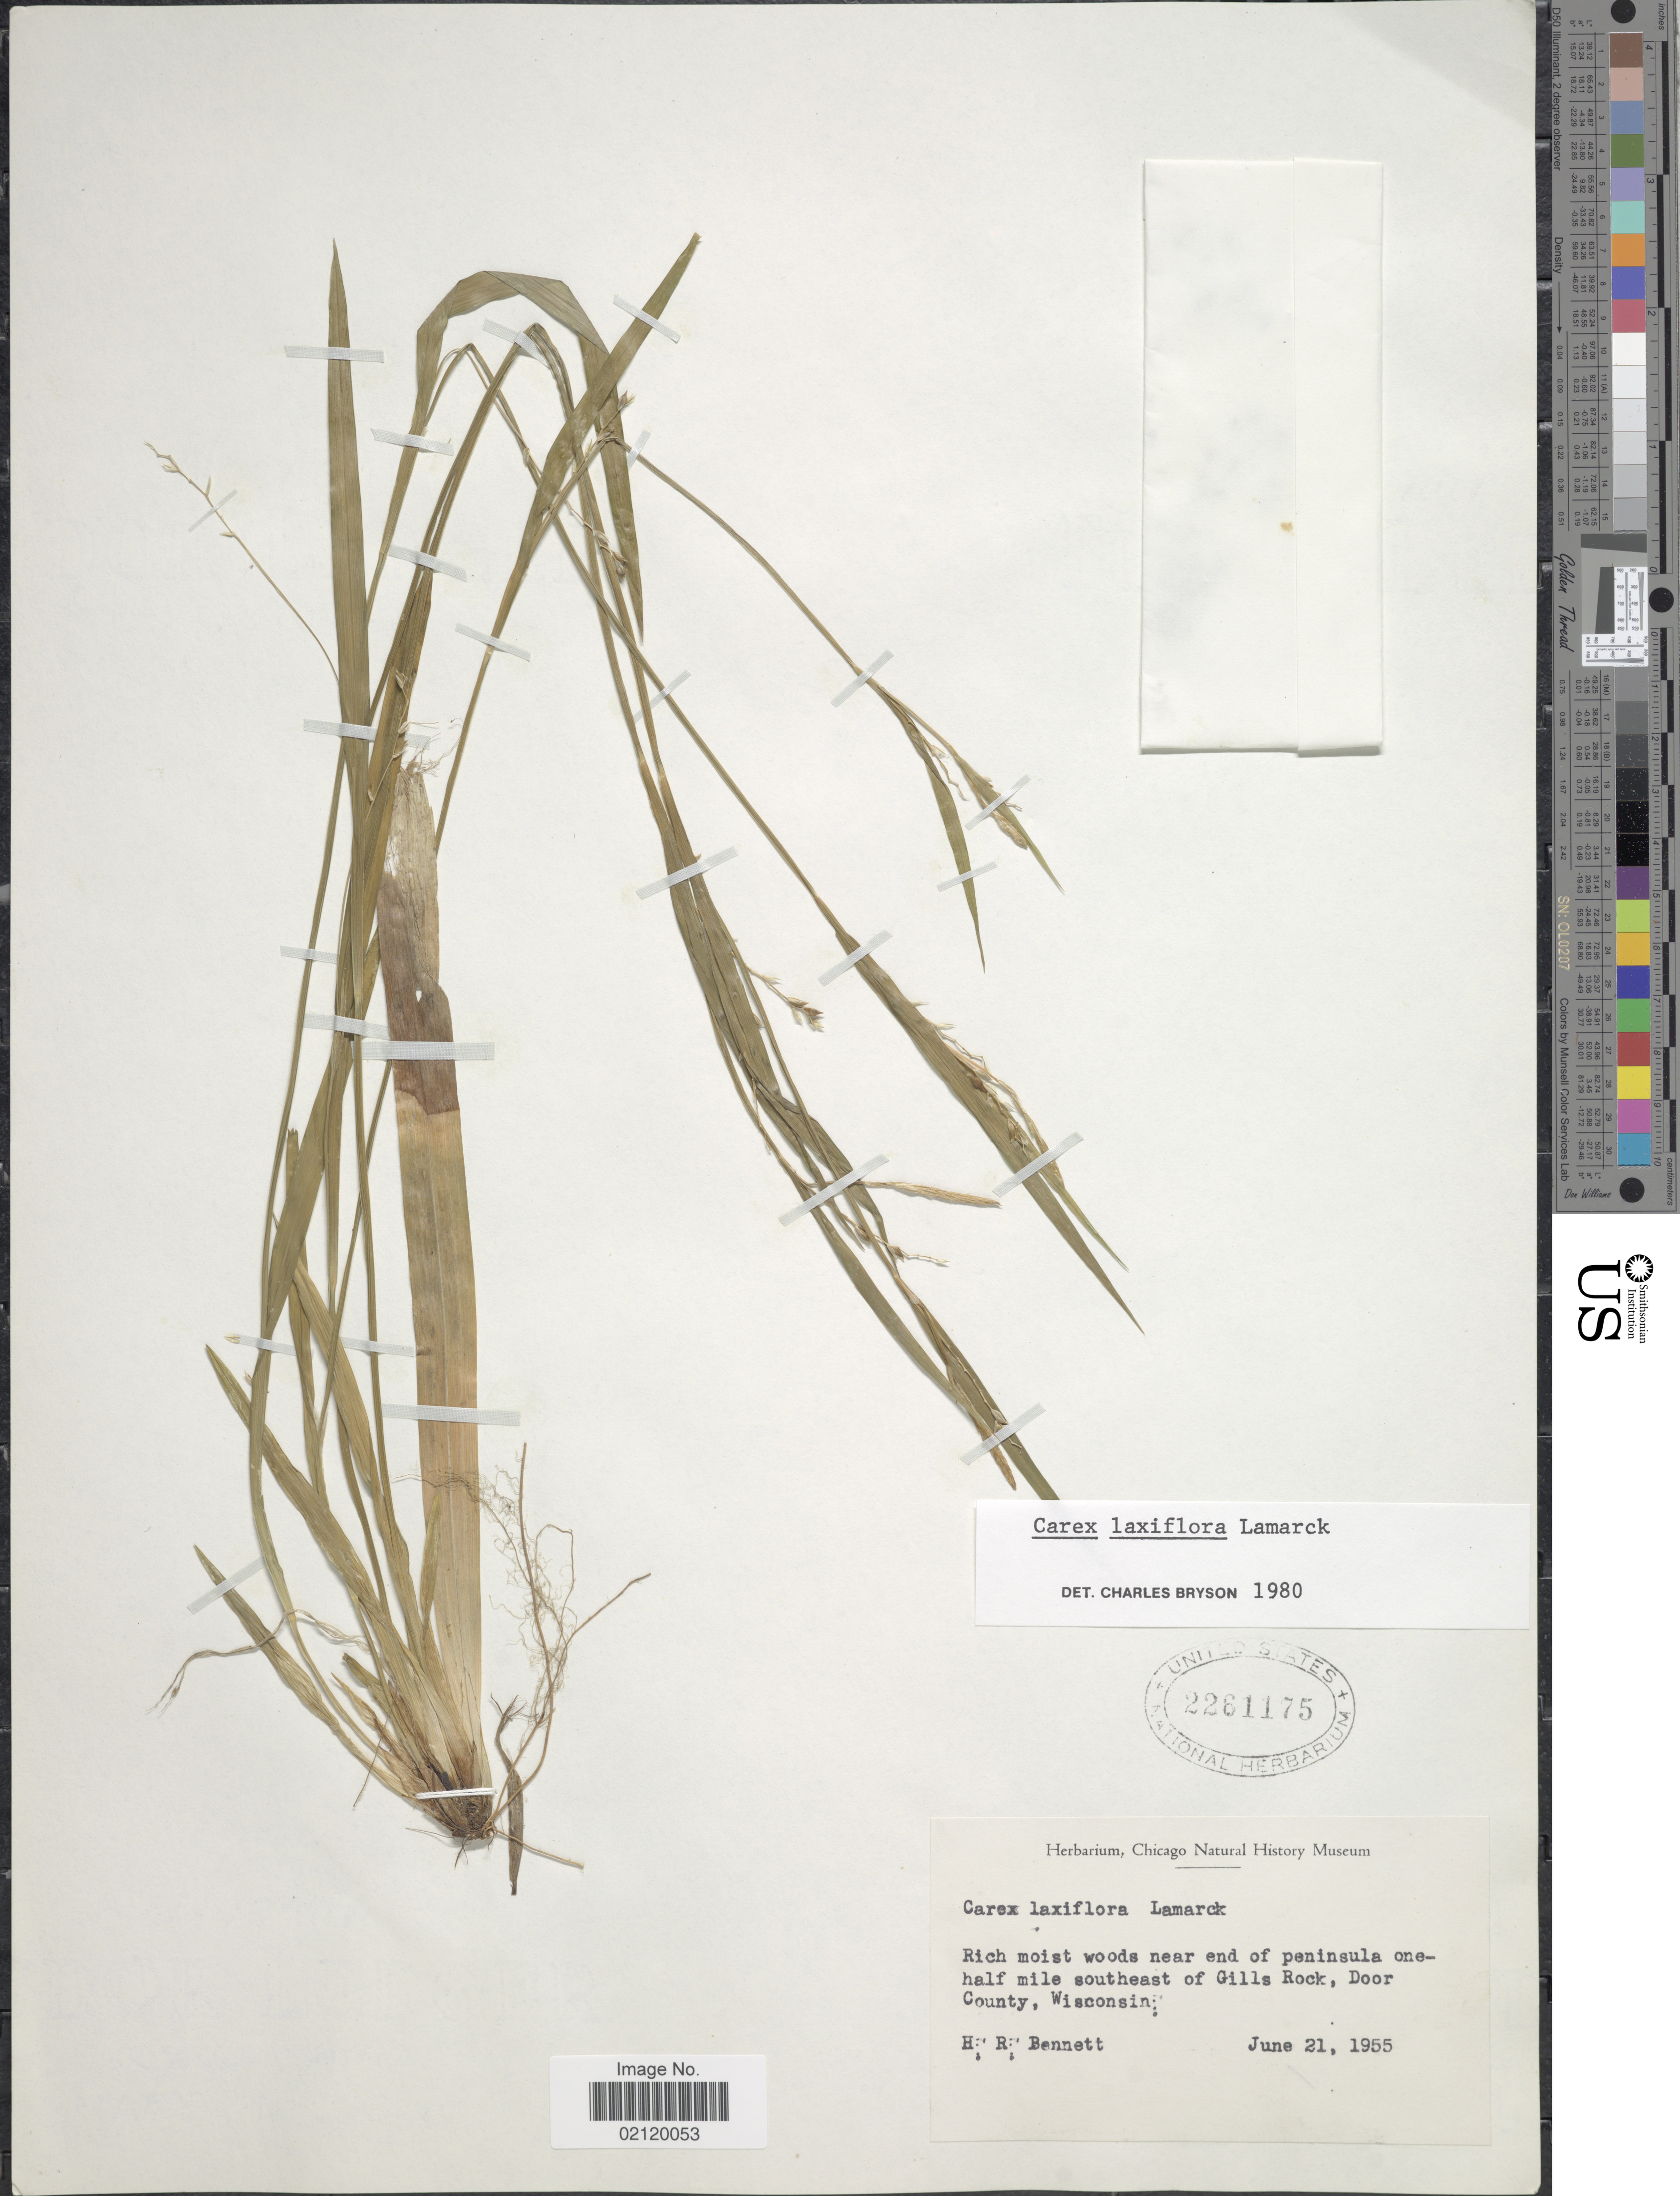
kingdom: Plantae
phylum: Tracheophyta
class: Liliopsida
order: Poales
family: Cyperaceae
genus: Carex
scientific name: Carex laxiflora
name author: Lam.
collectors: H. R. Bennett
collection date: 1955-06-21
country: United States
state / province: Wisconsin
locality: Rich moist woods near end of peninsula one-half mile southeast of Gills Rock, Door County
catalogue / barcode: US 2261175